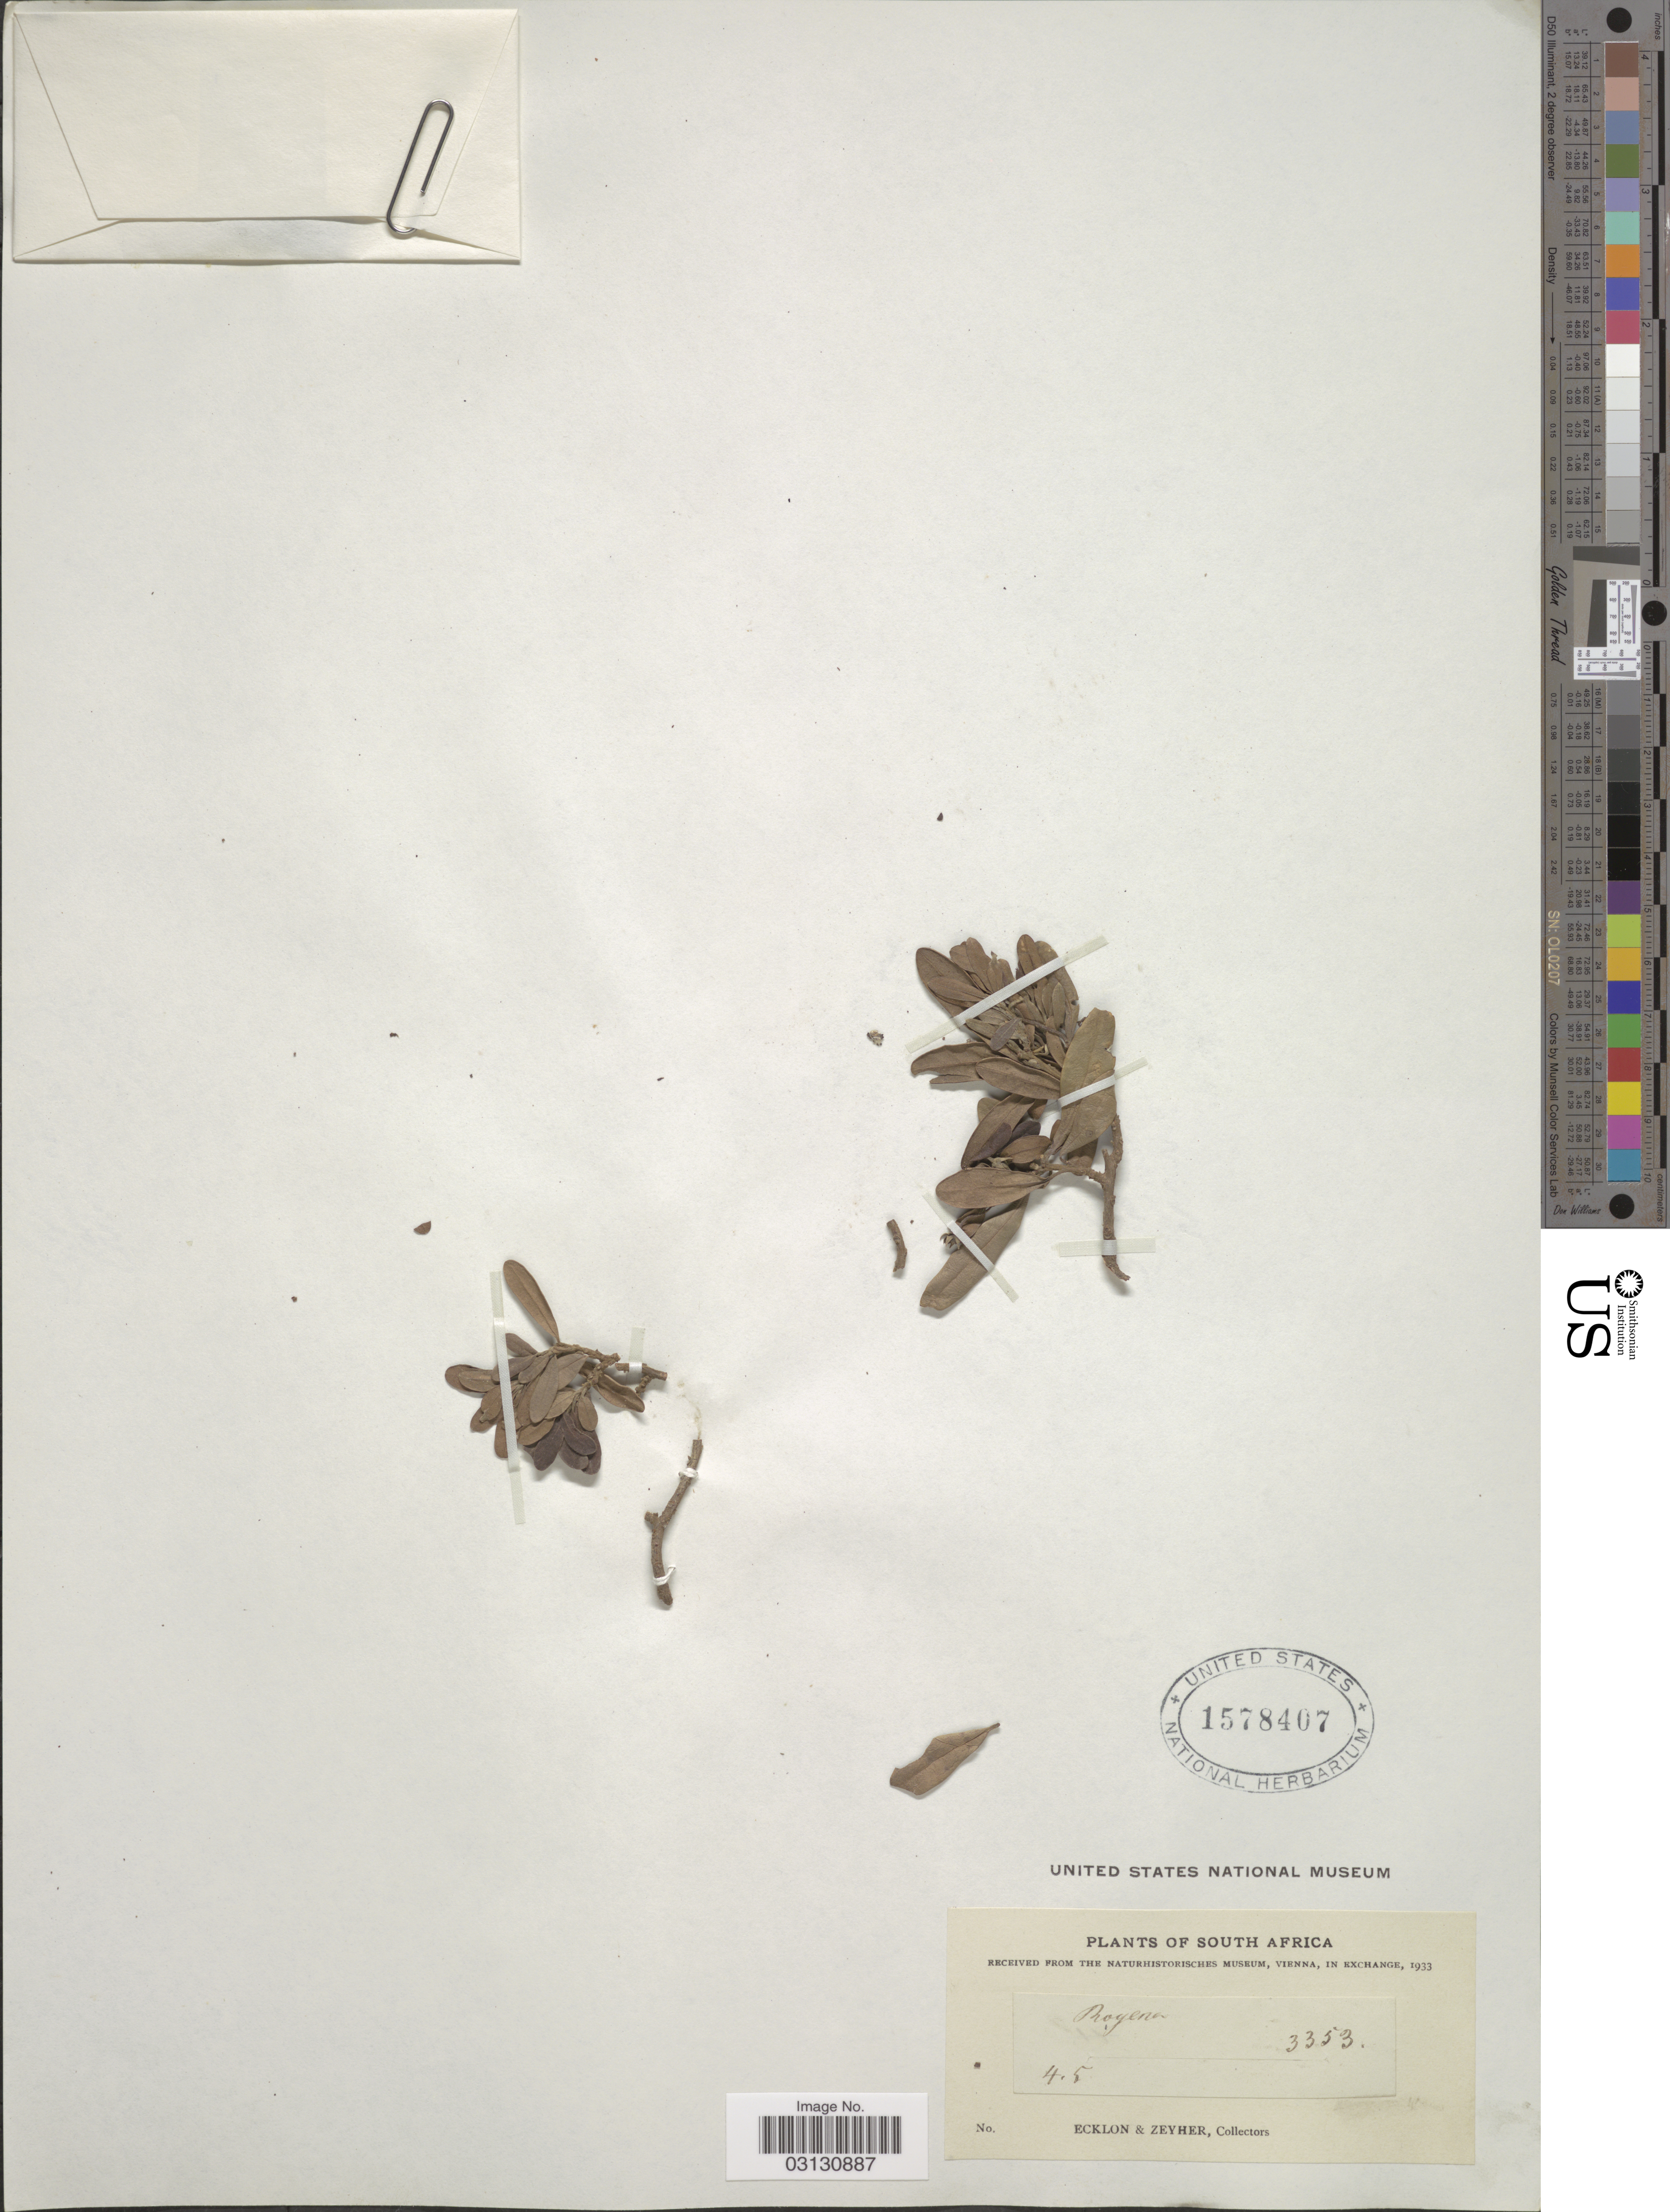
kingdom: Plantae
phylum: Tracheophyta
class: Magnoliopsida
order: Ericales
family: Ebenaceae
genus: Royena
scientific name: Royena sp.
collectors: -. Ecklon & -. Zeyher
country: South Africa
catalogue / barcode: US 1578407